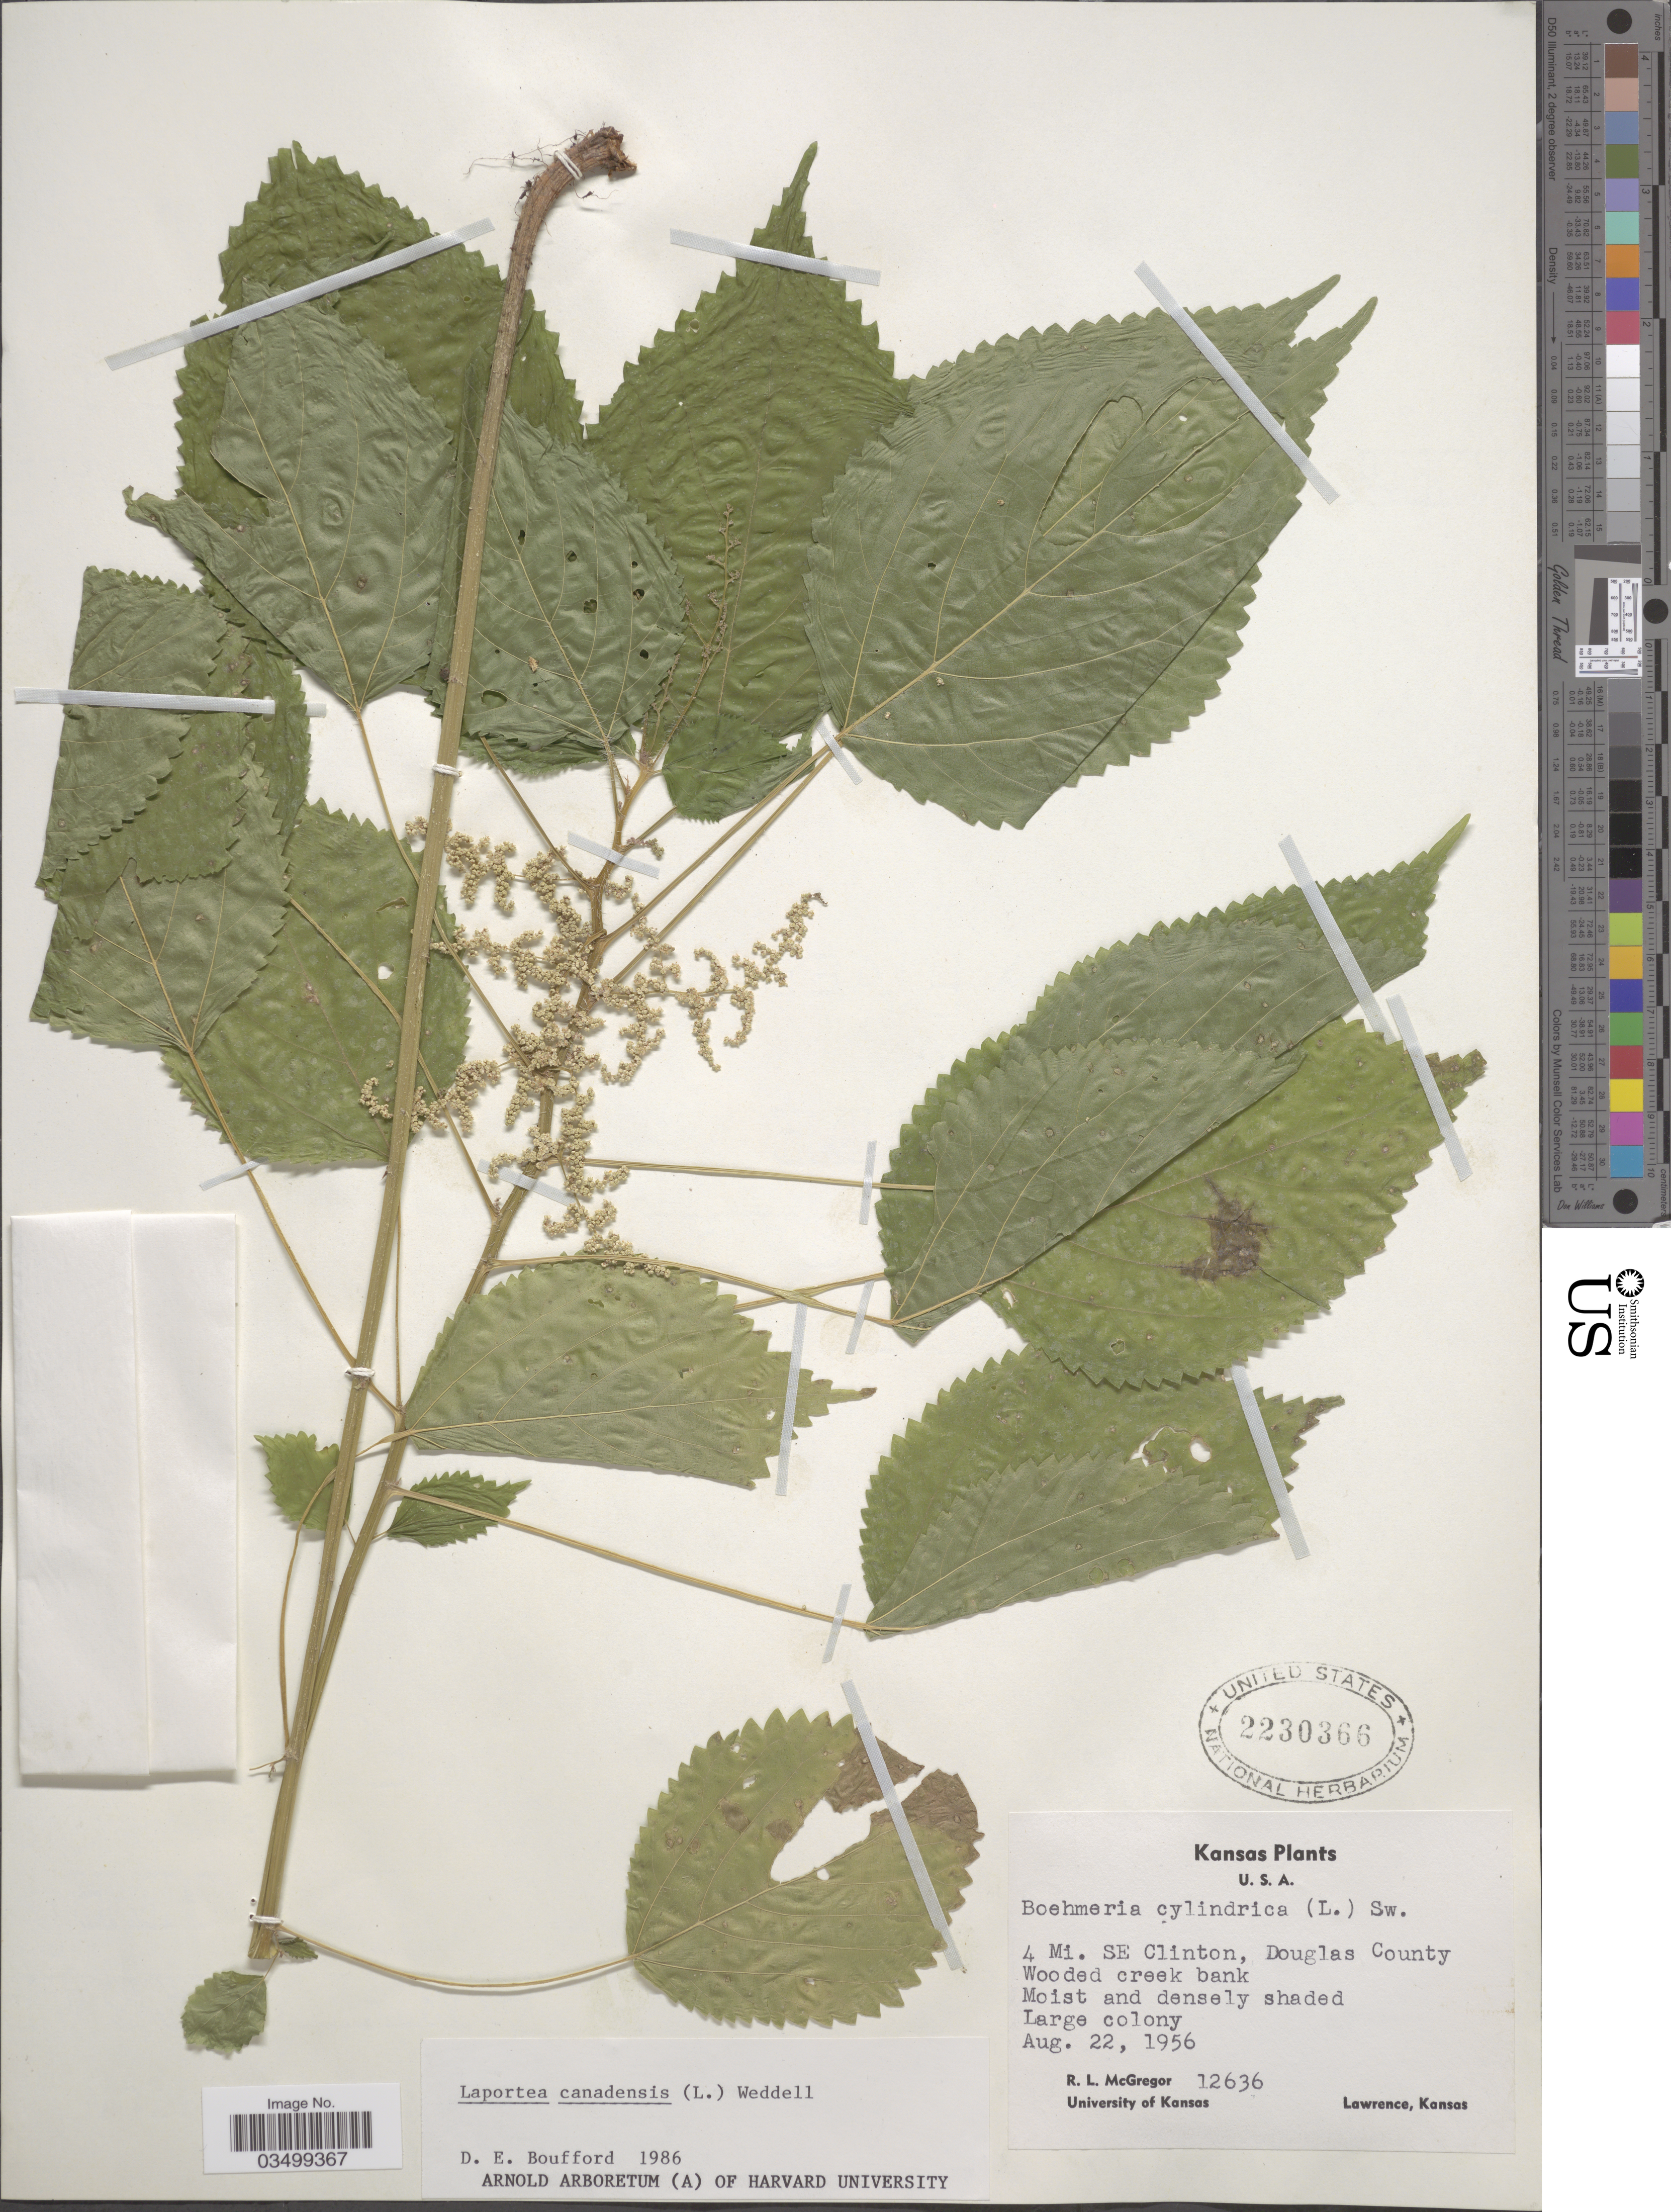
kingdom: Plantae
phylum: Tracheophyta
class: Magnoliopsida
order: Rosales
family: Urticaceae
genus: Laportea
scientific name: Laportea canadensis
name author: (L.) Wedd.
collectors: R. McGregor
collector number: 12636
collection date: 1956-08-22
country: United States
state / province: Kansas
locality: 4 Mi. SE Clinton, Douglas County. Wooded creek bank.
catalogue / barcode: US 2230366